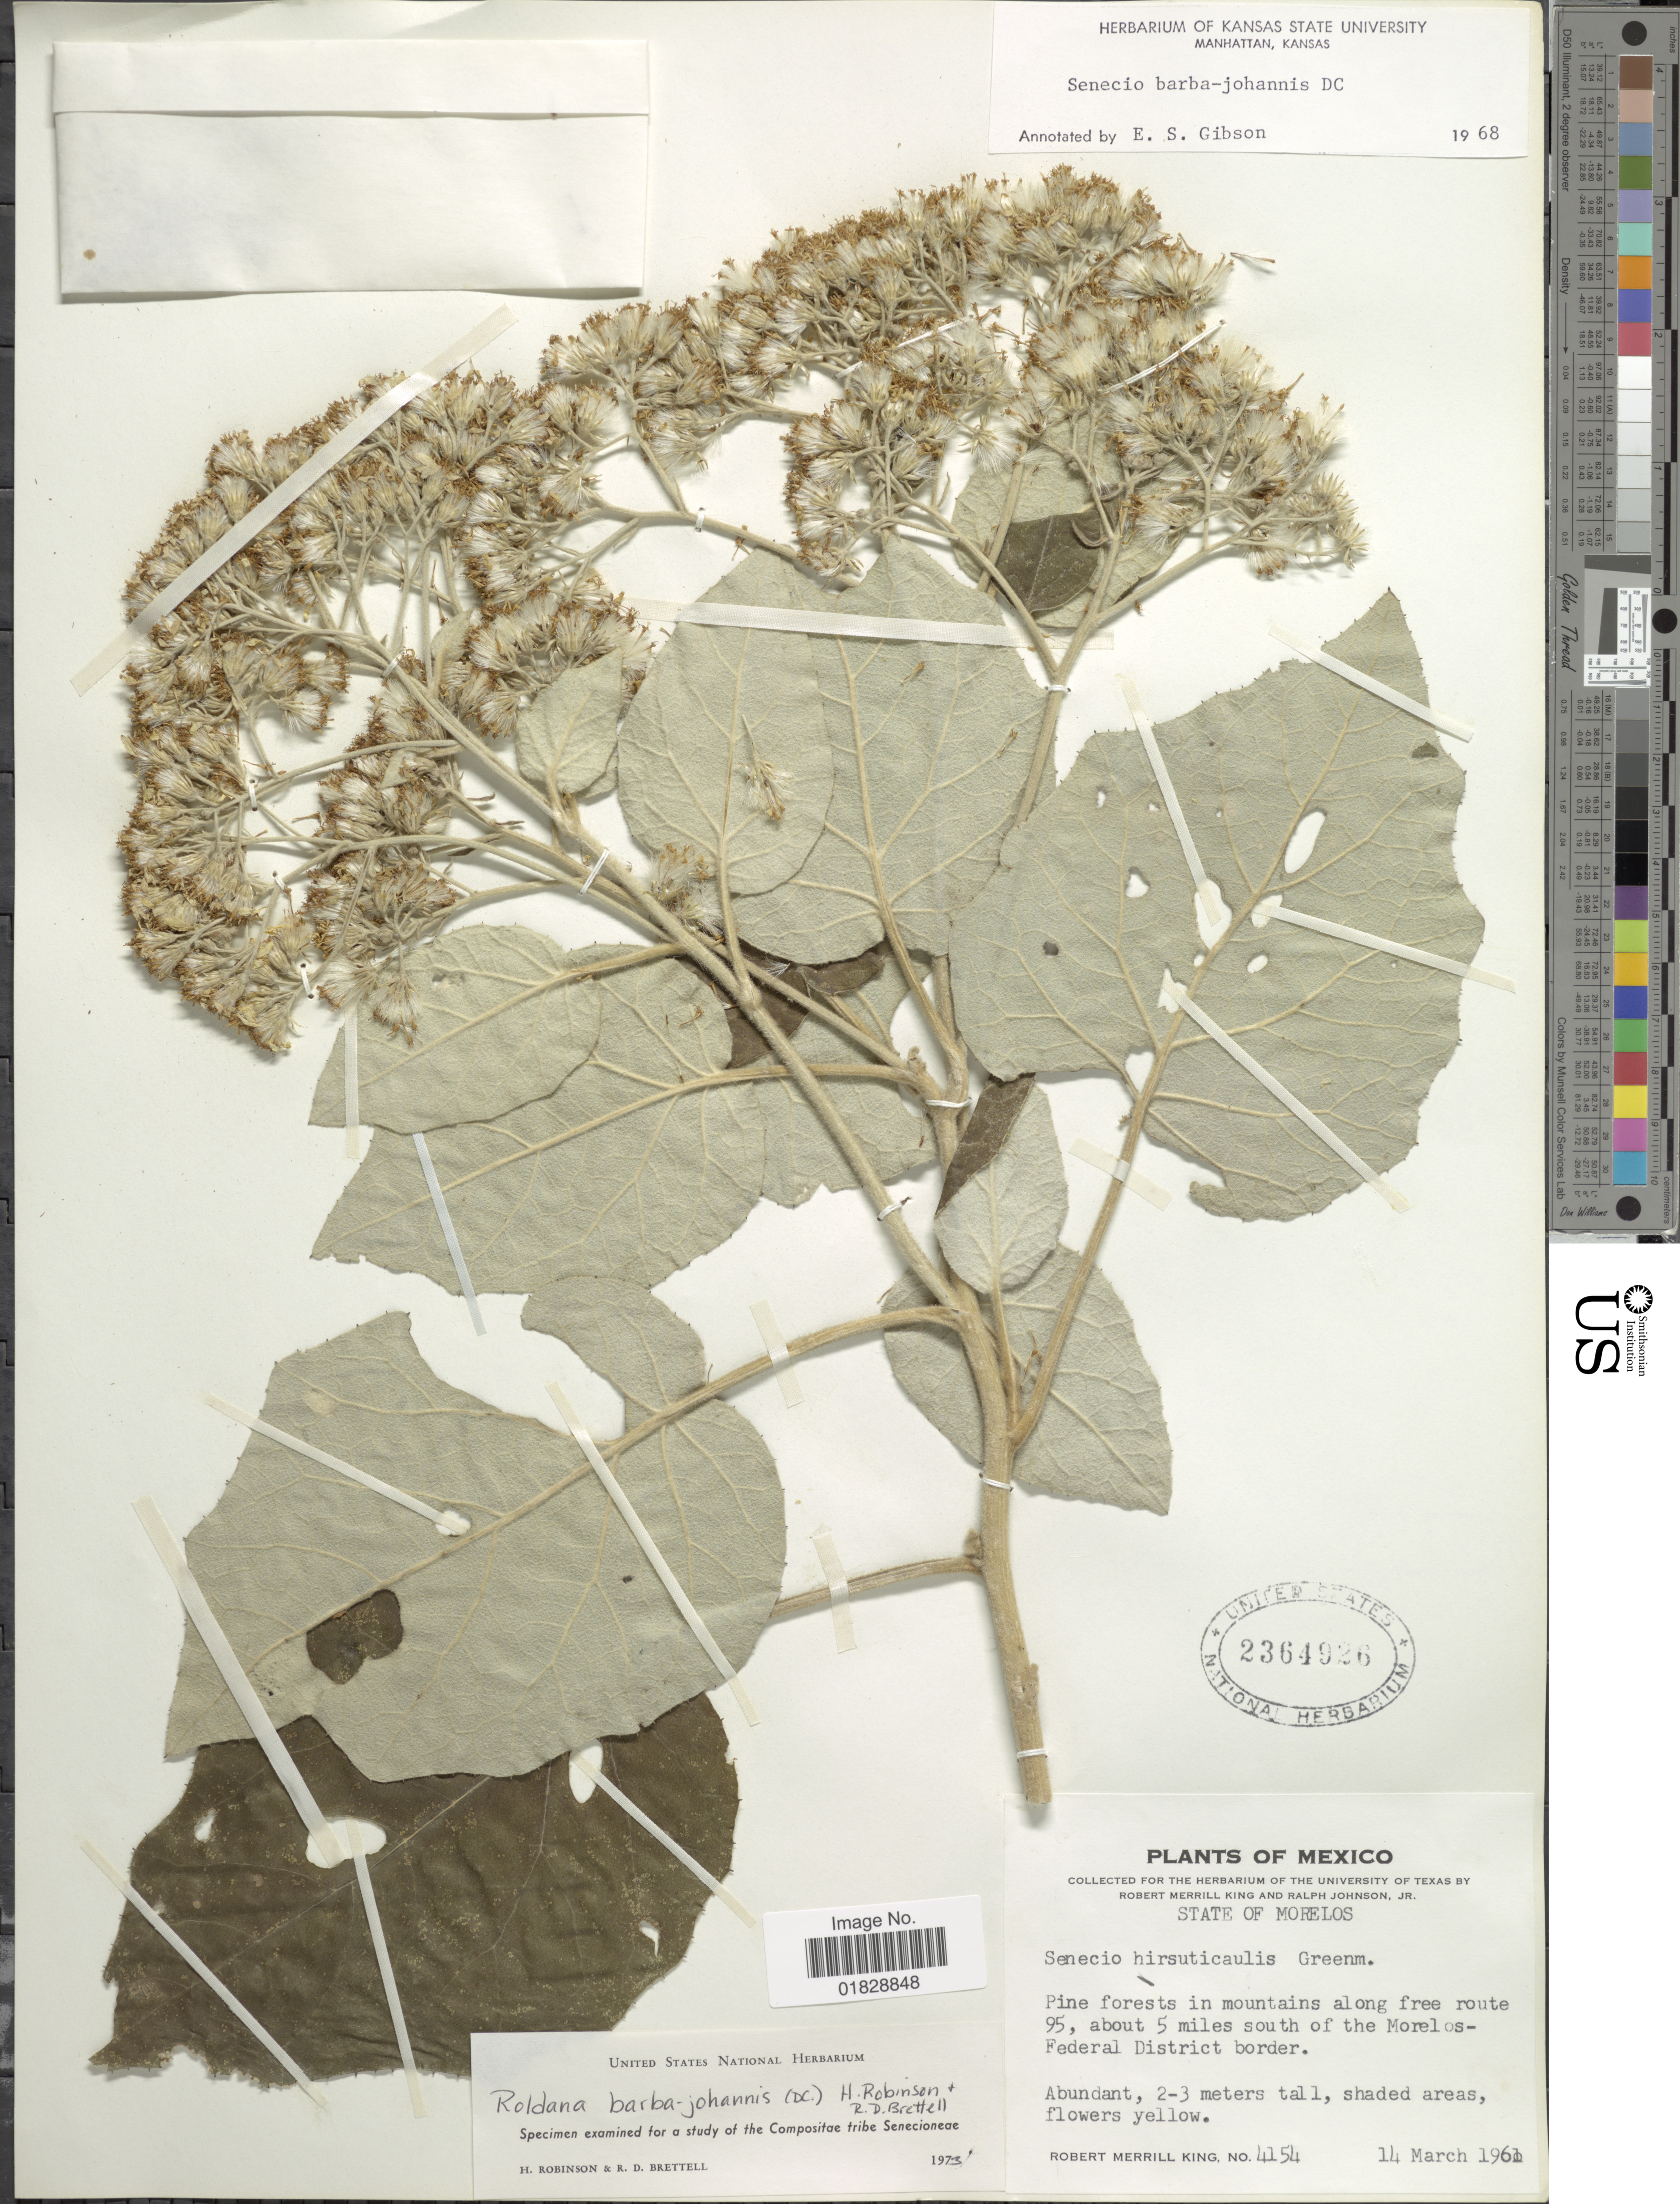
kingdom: Plantae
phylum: Tracheophyta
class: Magnoliopsida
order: Asterales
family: Asteraceae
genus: Roldana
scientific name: Roldana barba-johannis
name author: (DC.) H. Rob. & Brettell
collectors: R. M. King & R. Johnson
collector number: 4154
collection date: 1961-03-14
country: Mexico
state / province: Morelos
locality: State of Morelos. Pine forests in mountains along free route 95, about 5 miles south of the Morelos-Federal District border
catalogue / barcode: US 2364926